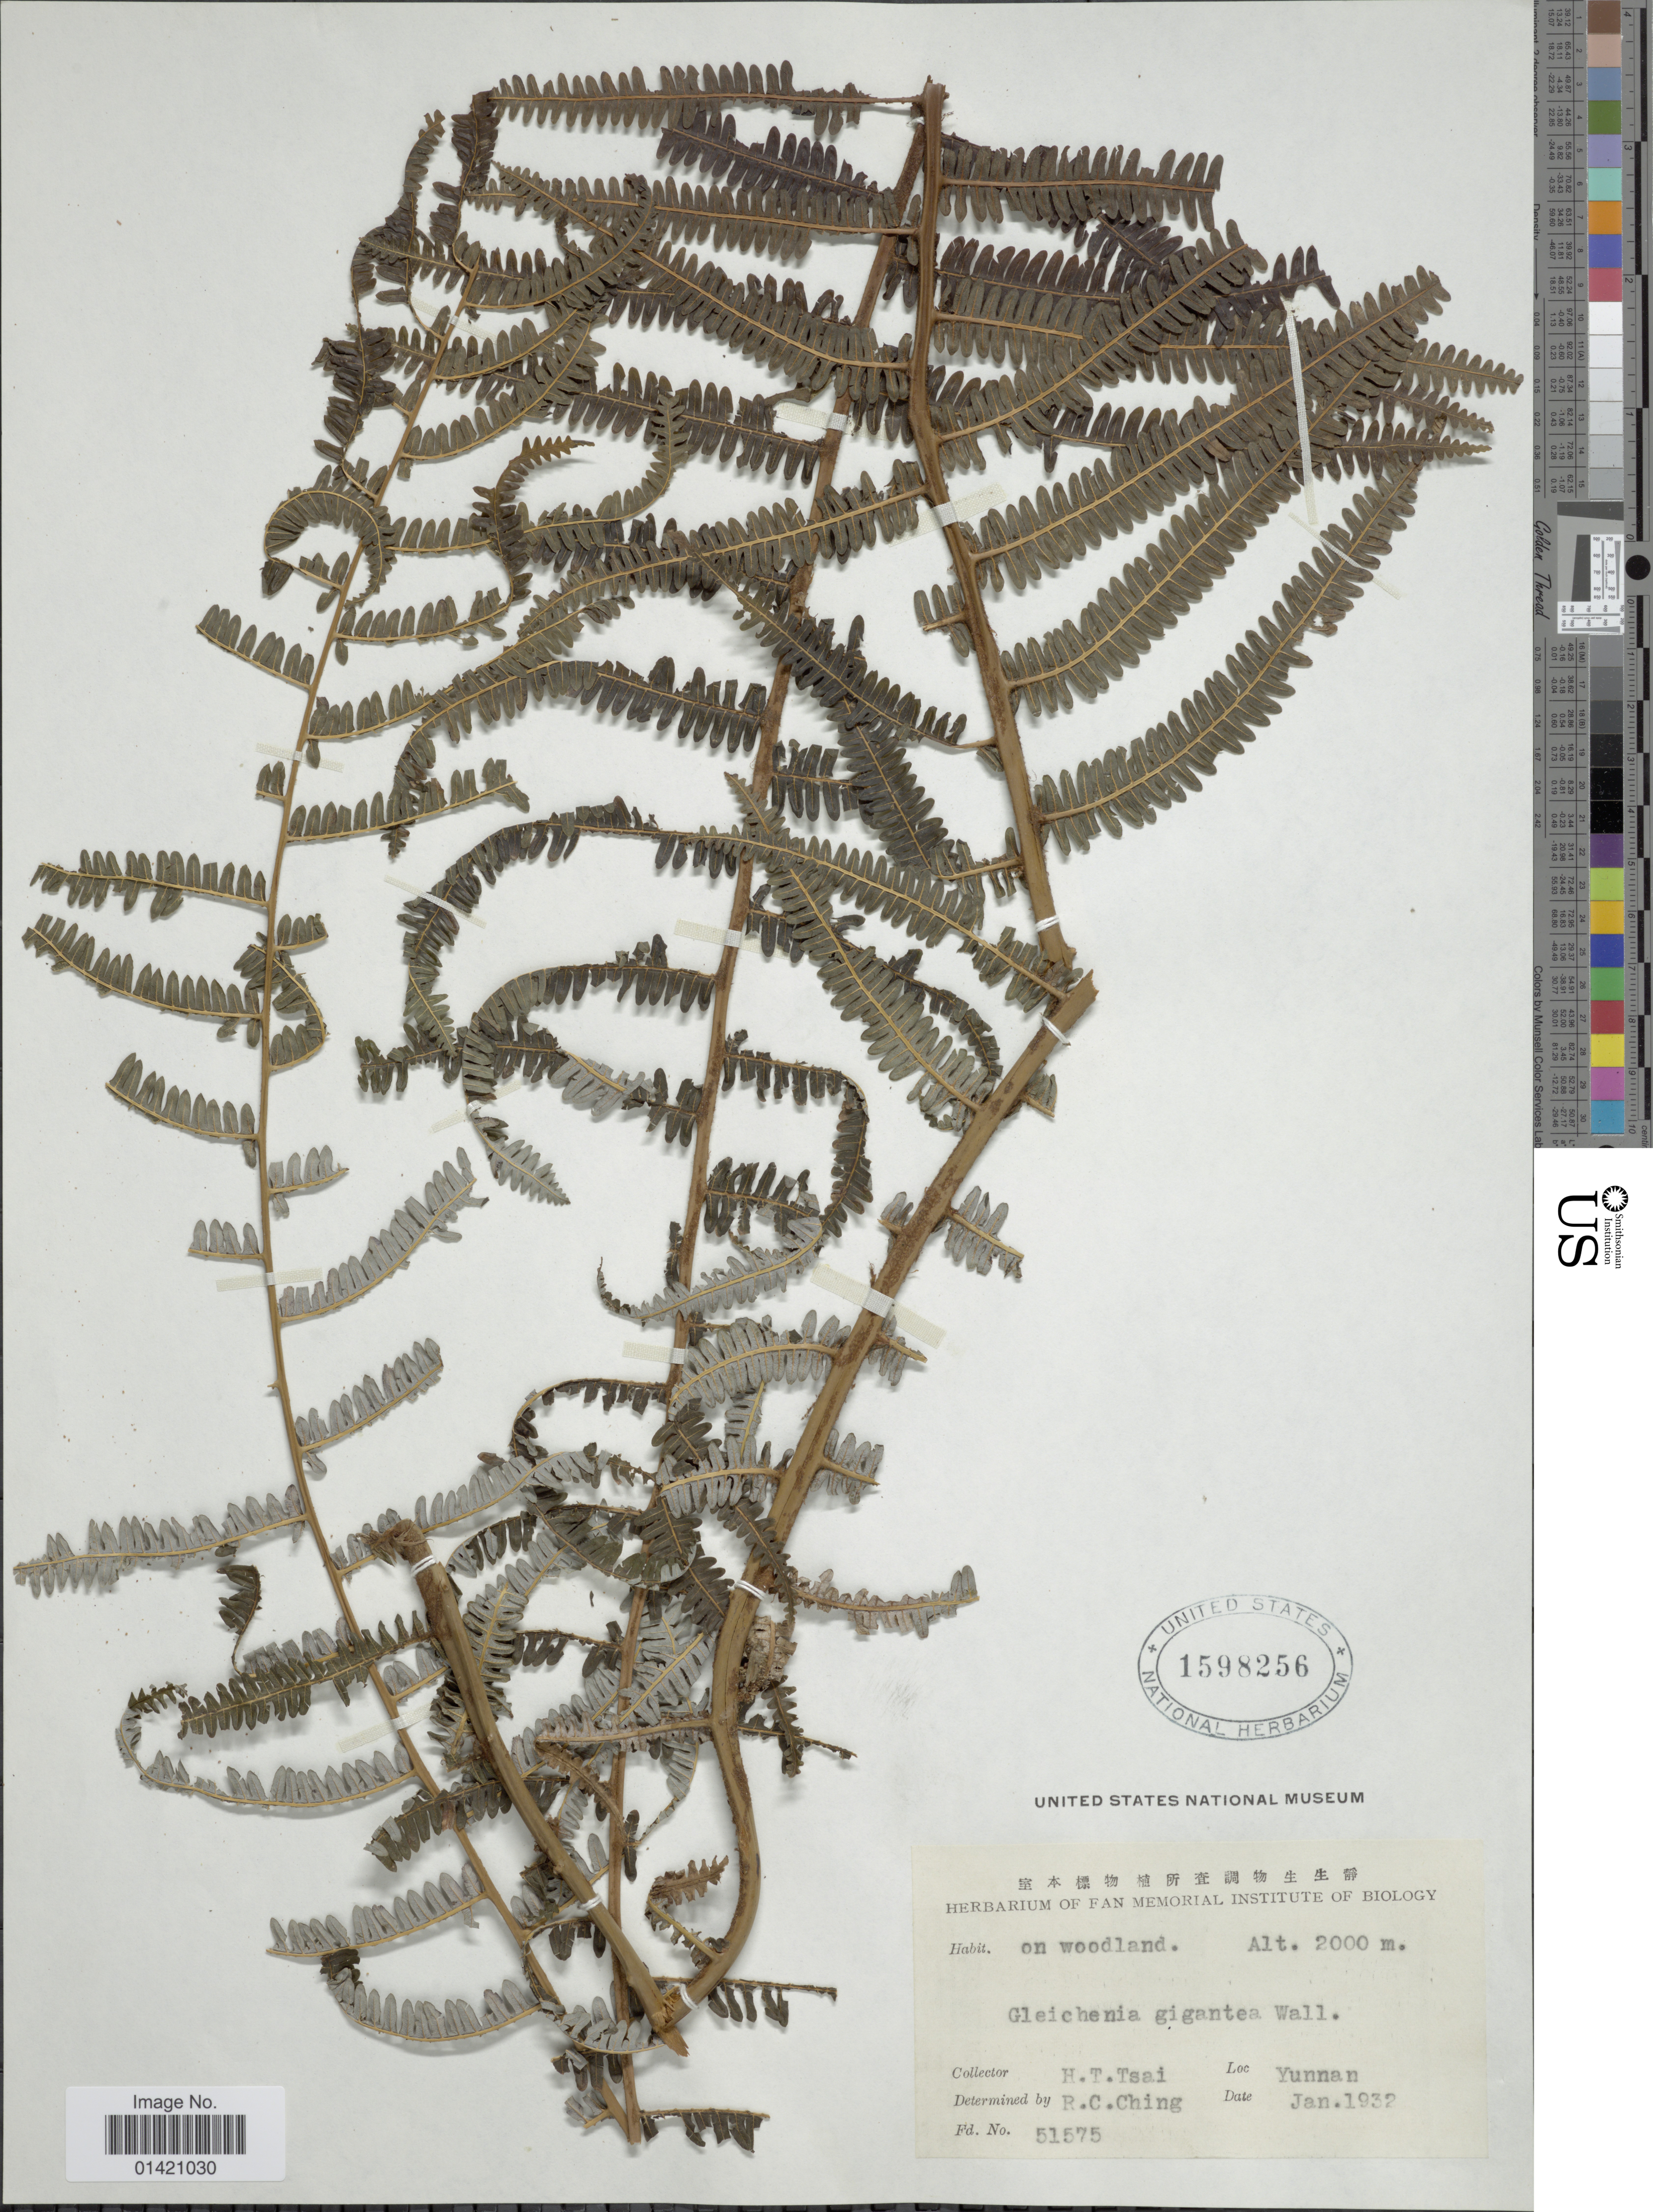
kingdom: Plantae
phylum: Tracheophyta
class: Polypodiopsida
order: Gleicheniales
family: Gleicheniaceae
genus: Diplopterygium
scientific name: Diplopterygium giganteum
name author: (Wall. ex Hook.) Nakai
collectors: H. Tsai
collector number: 51575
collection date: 1932-01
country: China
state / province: Yunnan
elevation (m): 2000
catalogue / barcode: US 1598256